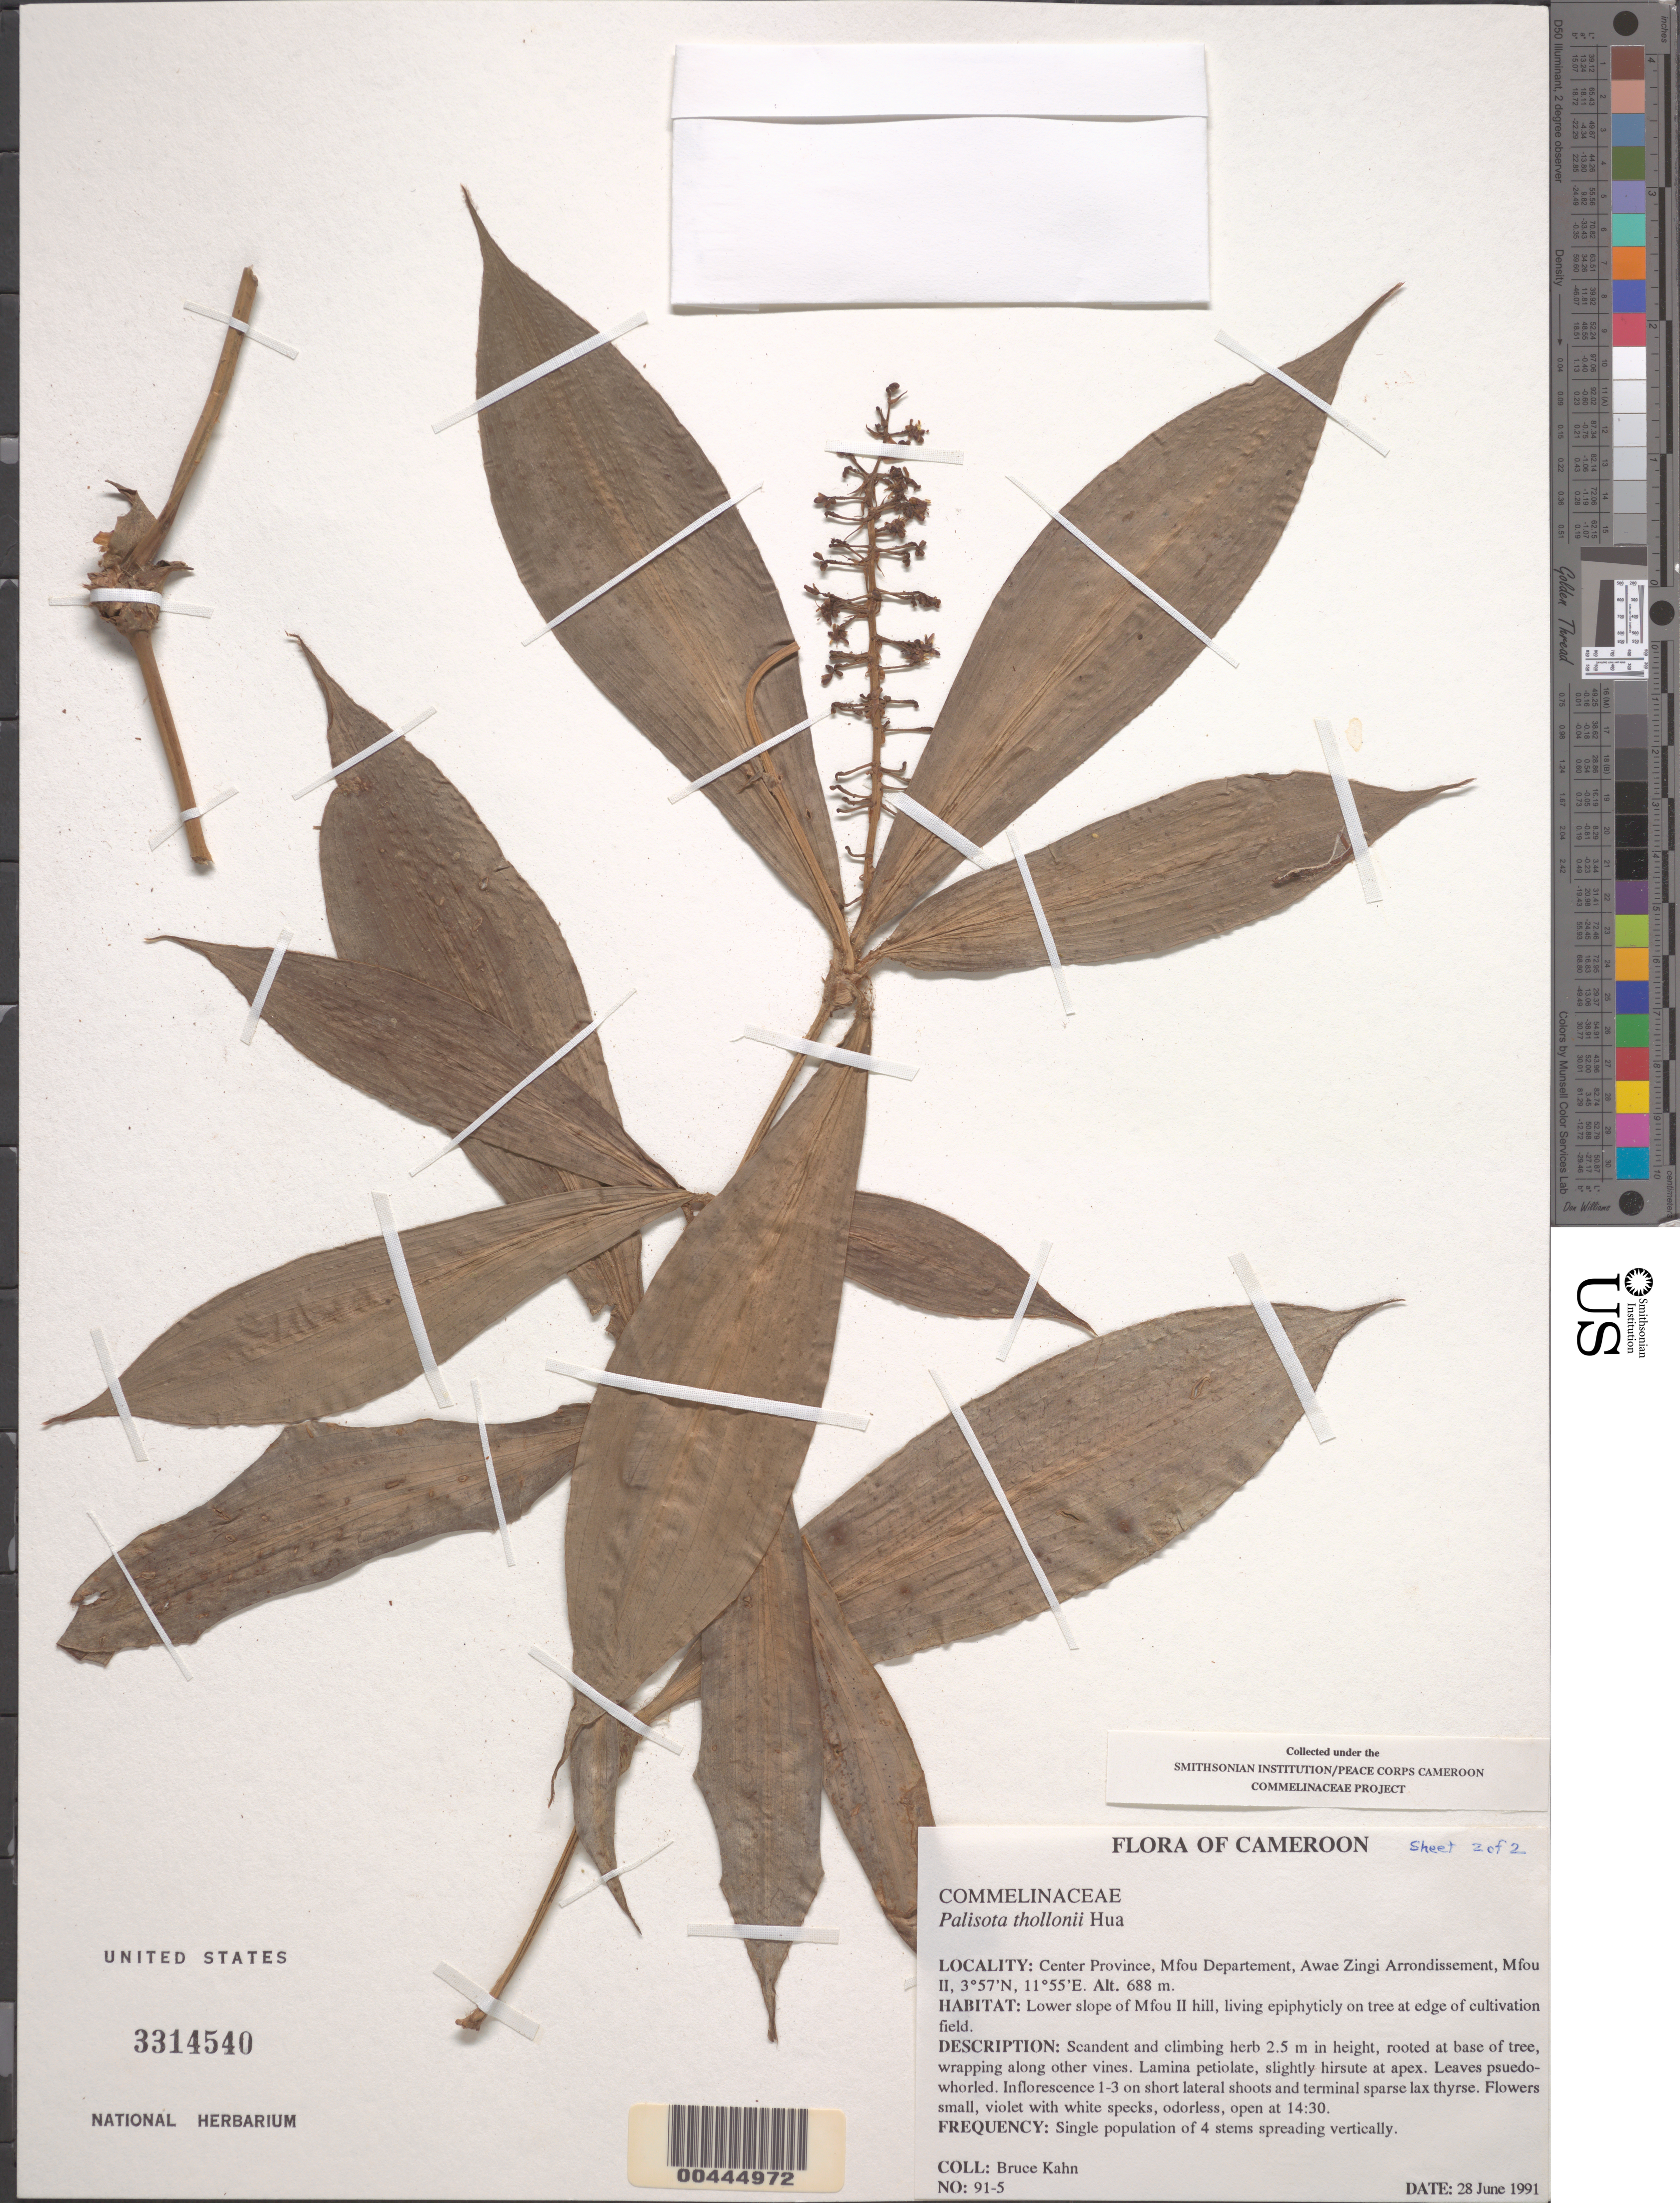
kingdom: Plantae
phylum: Tracheophyta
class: Liliopsida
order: Commelinales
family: Commelinaceae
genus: Palisota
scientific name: Palisota thollonii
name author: Hua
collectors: B. Kahn, A. Zingi & A. Mfou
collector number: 91-5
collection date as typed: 28 Jun 1991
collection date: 1991-06-28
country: Cameroon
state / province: Centre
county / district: Méfou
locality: Awae zingi arrondissement mfou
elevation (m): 688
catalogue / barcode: US 3314540